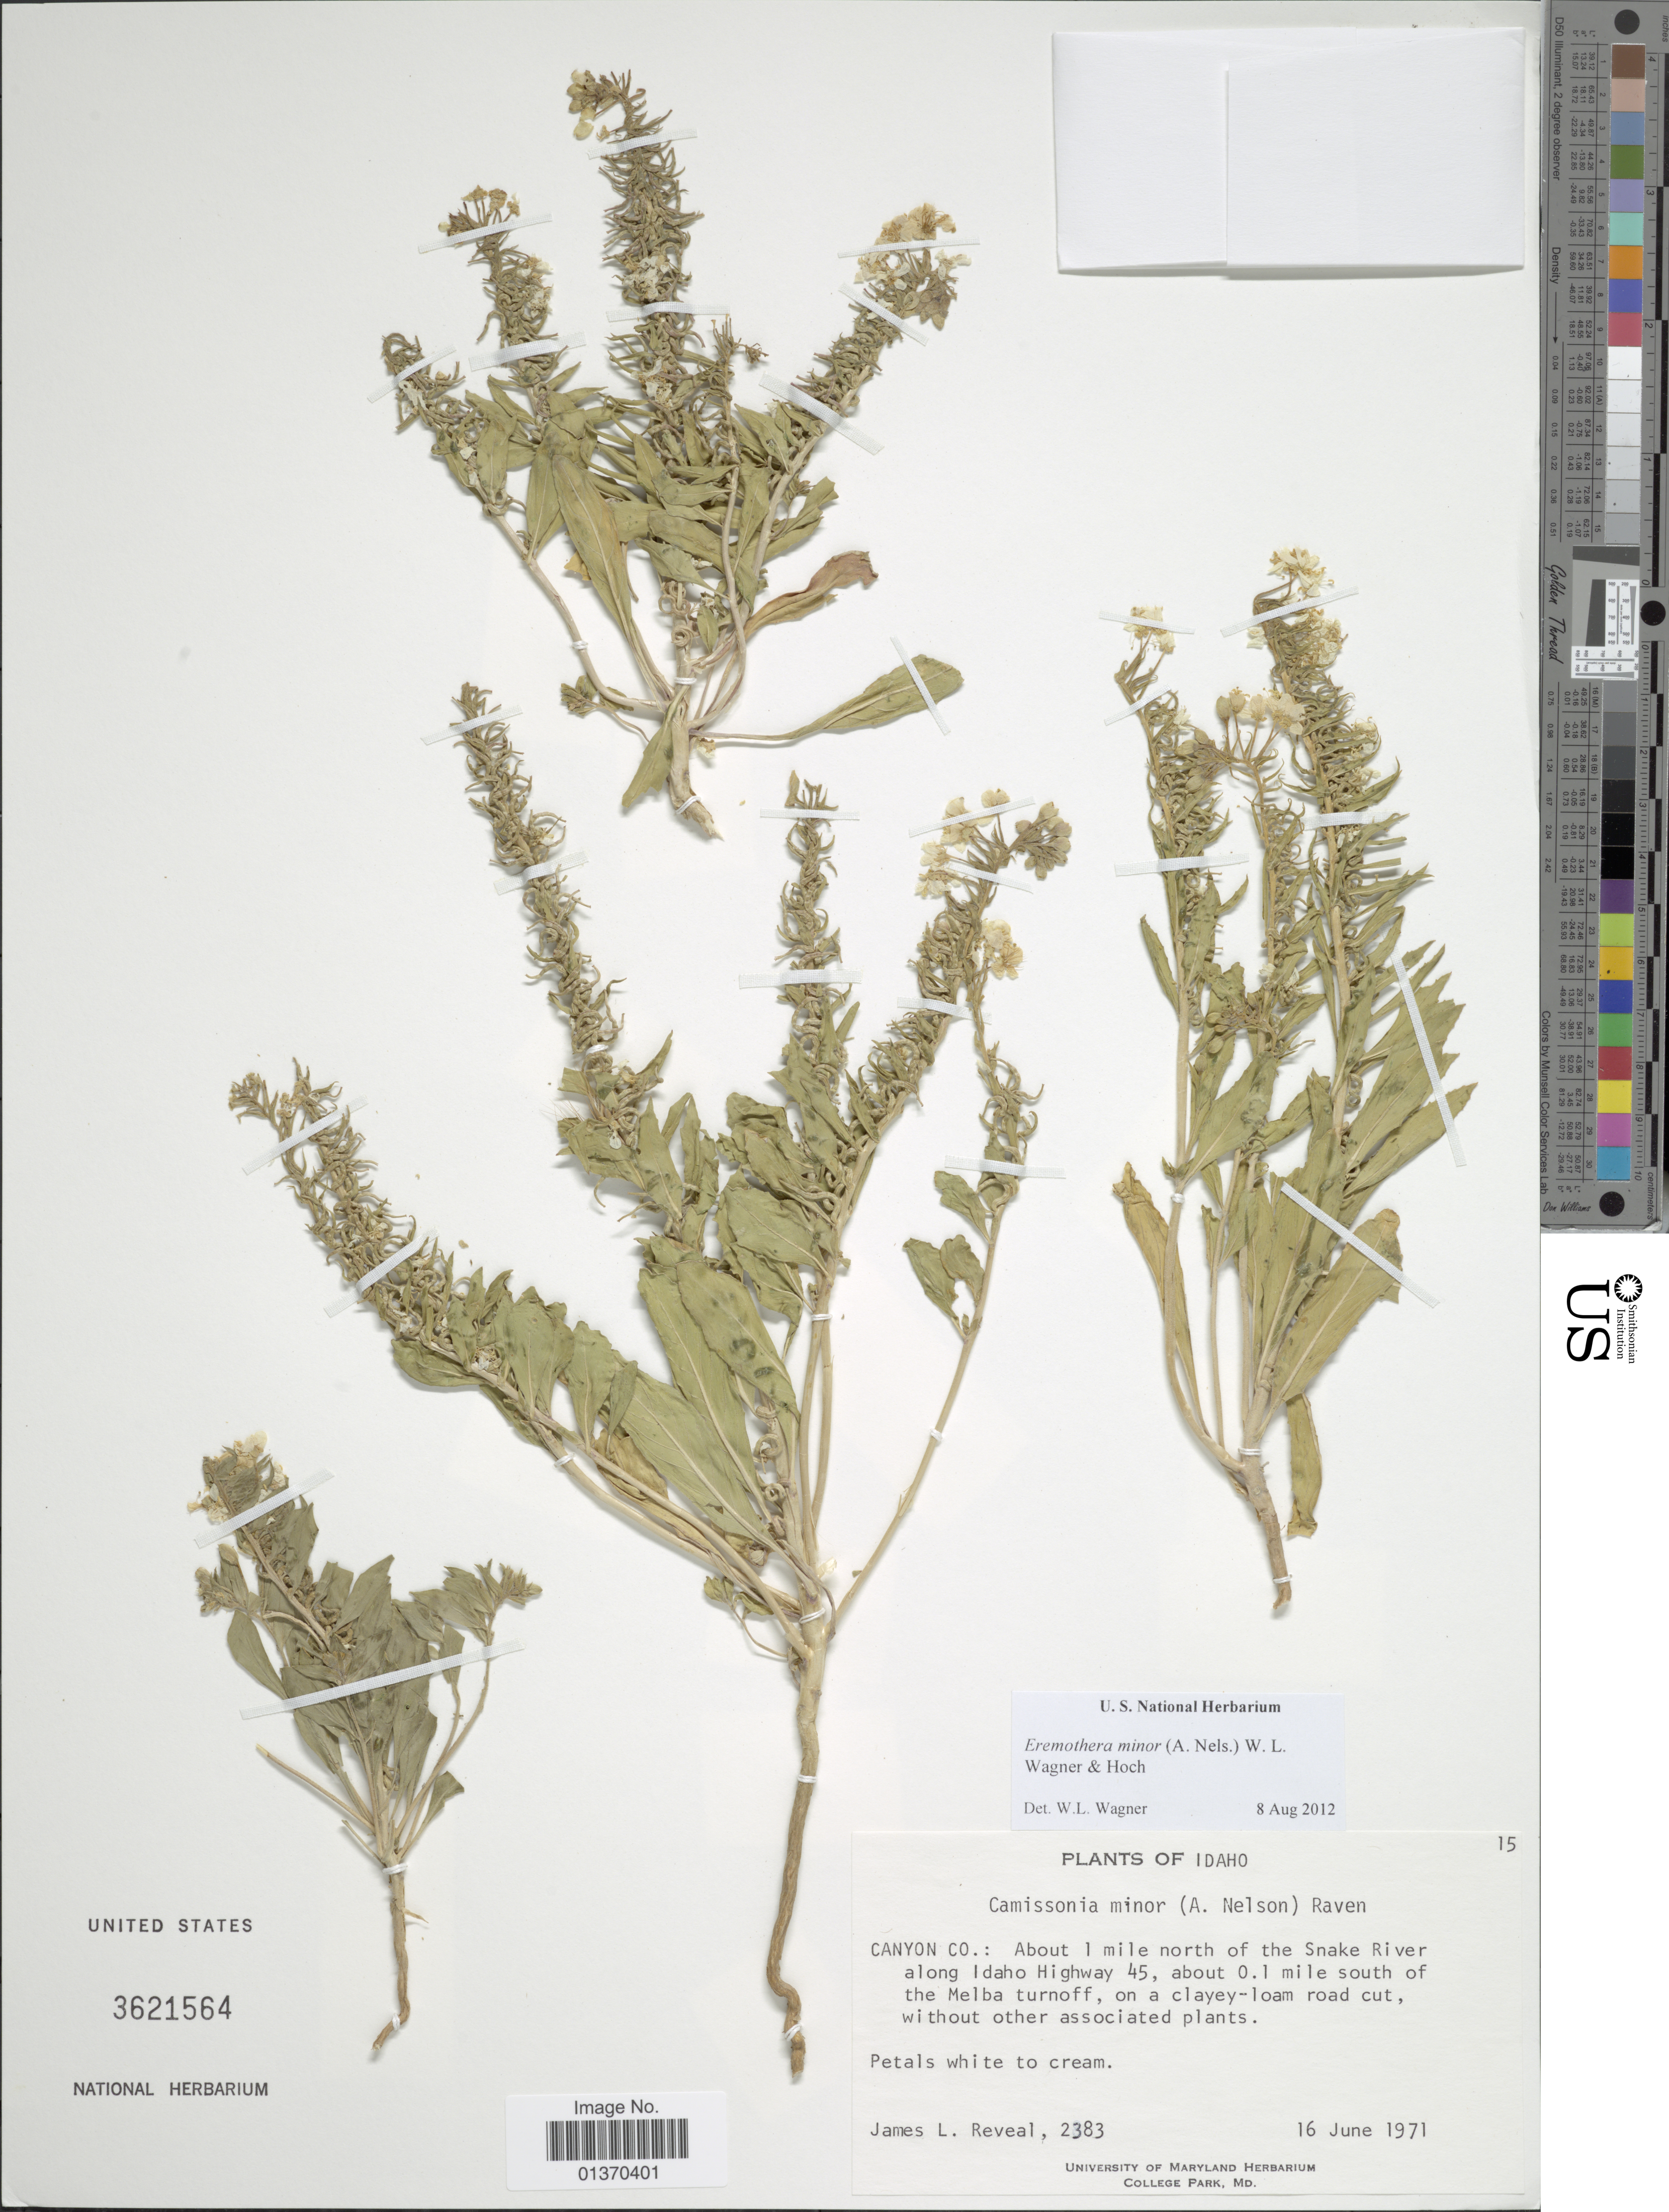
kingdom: Plantae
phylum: Tracheophyta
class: Magnoliopsida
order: Myrtales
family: Onagraceae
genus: Eremothera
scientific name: Eremothera minor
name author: (A. Nelson) W.L. Wagner & Hoch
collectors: J. L. Reveal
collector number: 2383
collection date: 1971-06-16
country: United States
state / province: Idaho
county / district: Canyon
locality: About 1 mile north of the Snake River along Idaho Highway 45, about 0.1 mile south of the Melba turnoff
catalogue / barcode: US 3621564